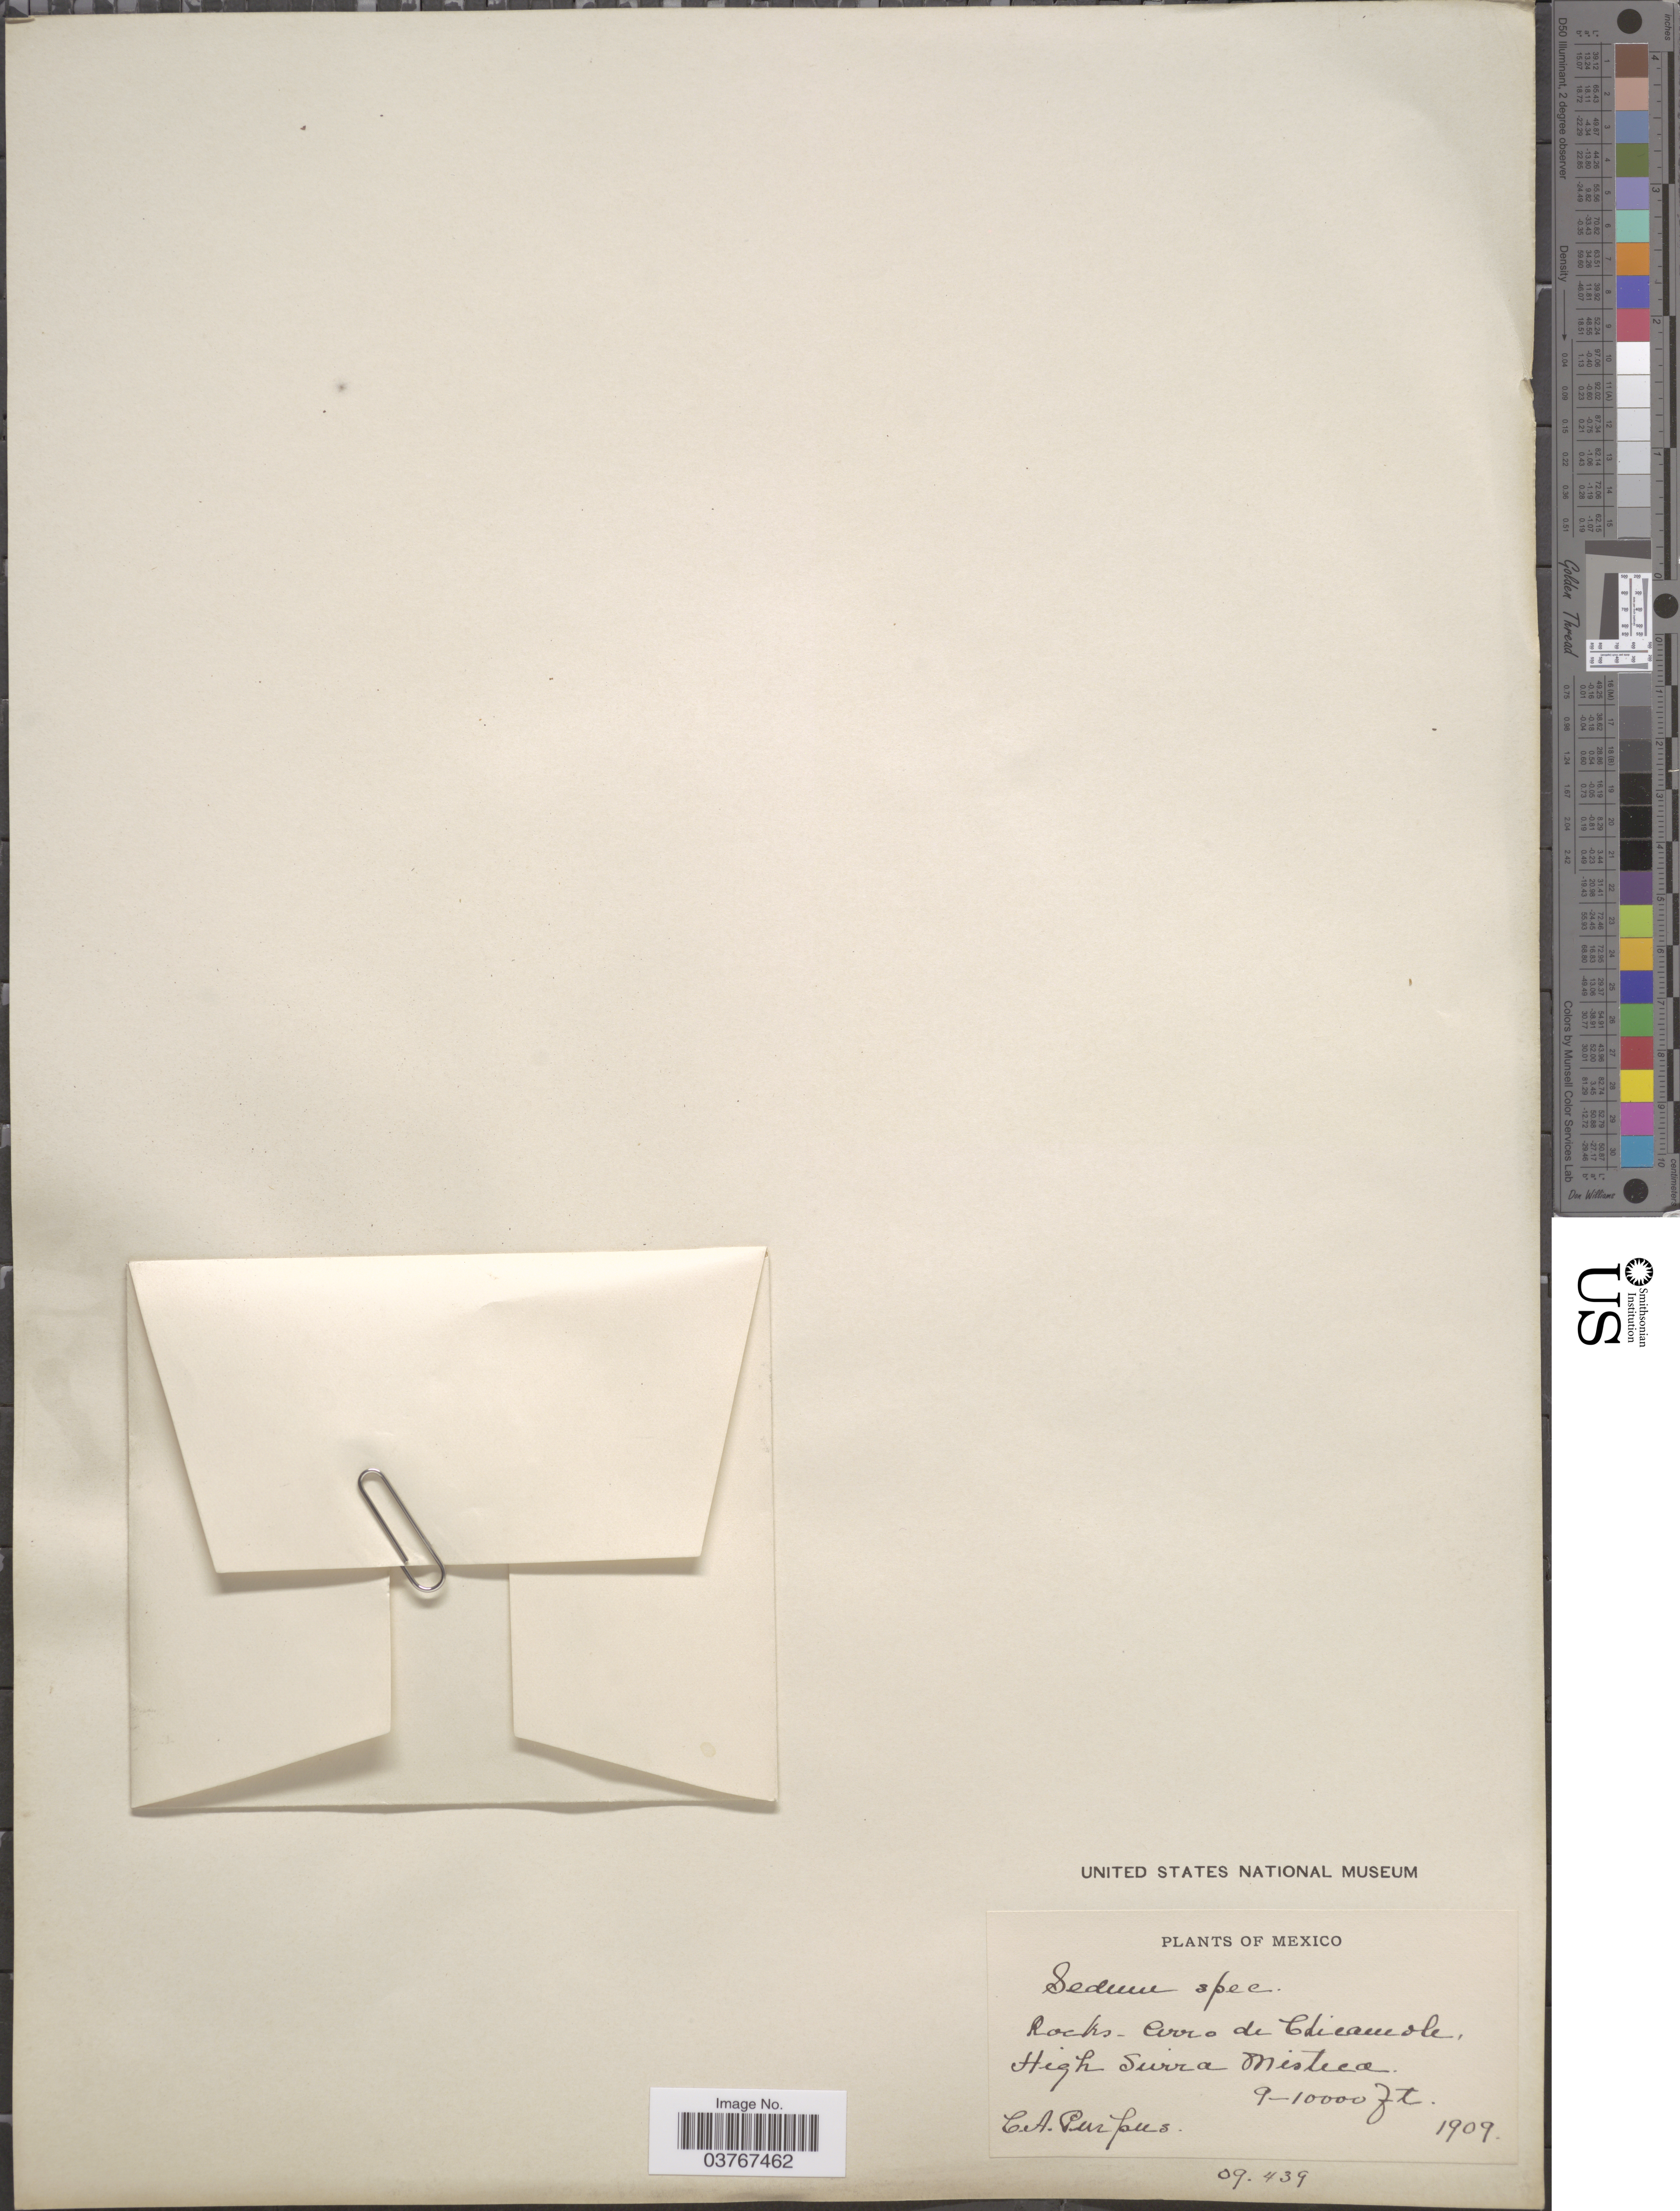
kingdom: Plantae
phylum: Tracheophyta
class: Magnoliopsida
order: Saxifragales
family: Crassulaceae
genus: Sedum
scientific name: Sedum sp.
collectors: C. A. Purpus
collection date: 1909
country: Mexico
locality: Rocks- Cerro de Chicamole. High Sieira Misteca.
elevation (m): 2743